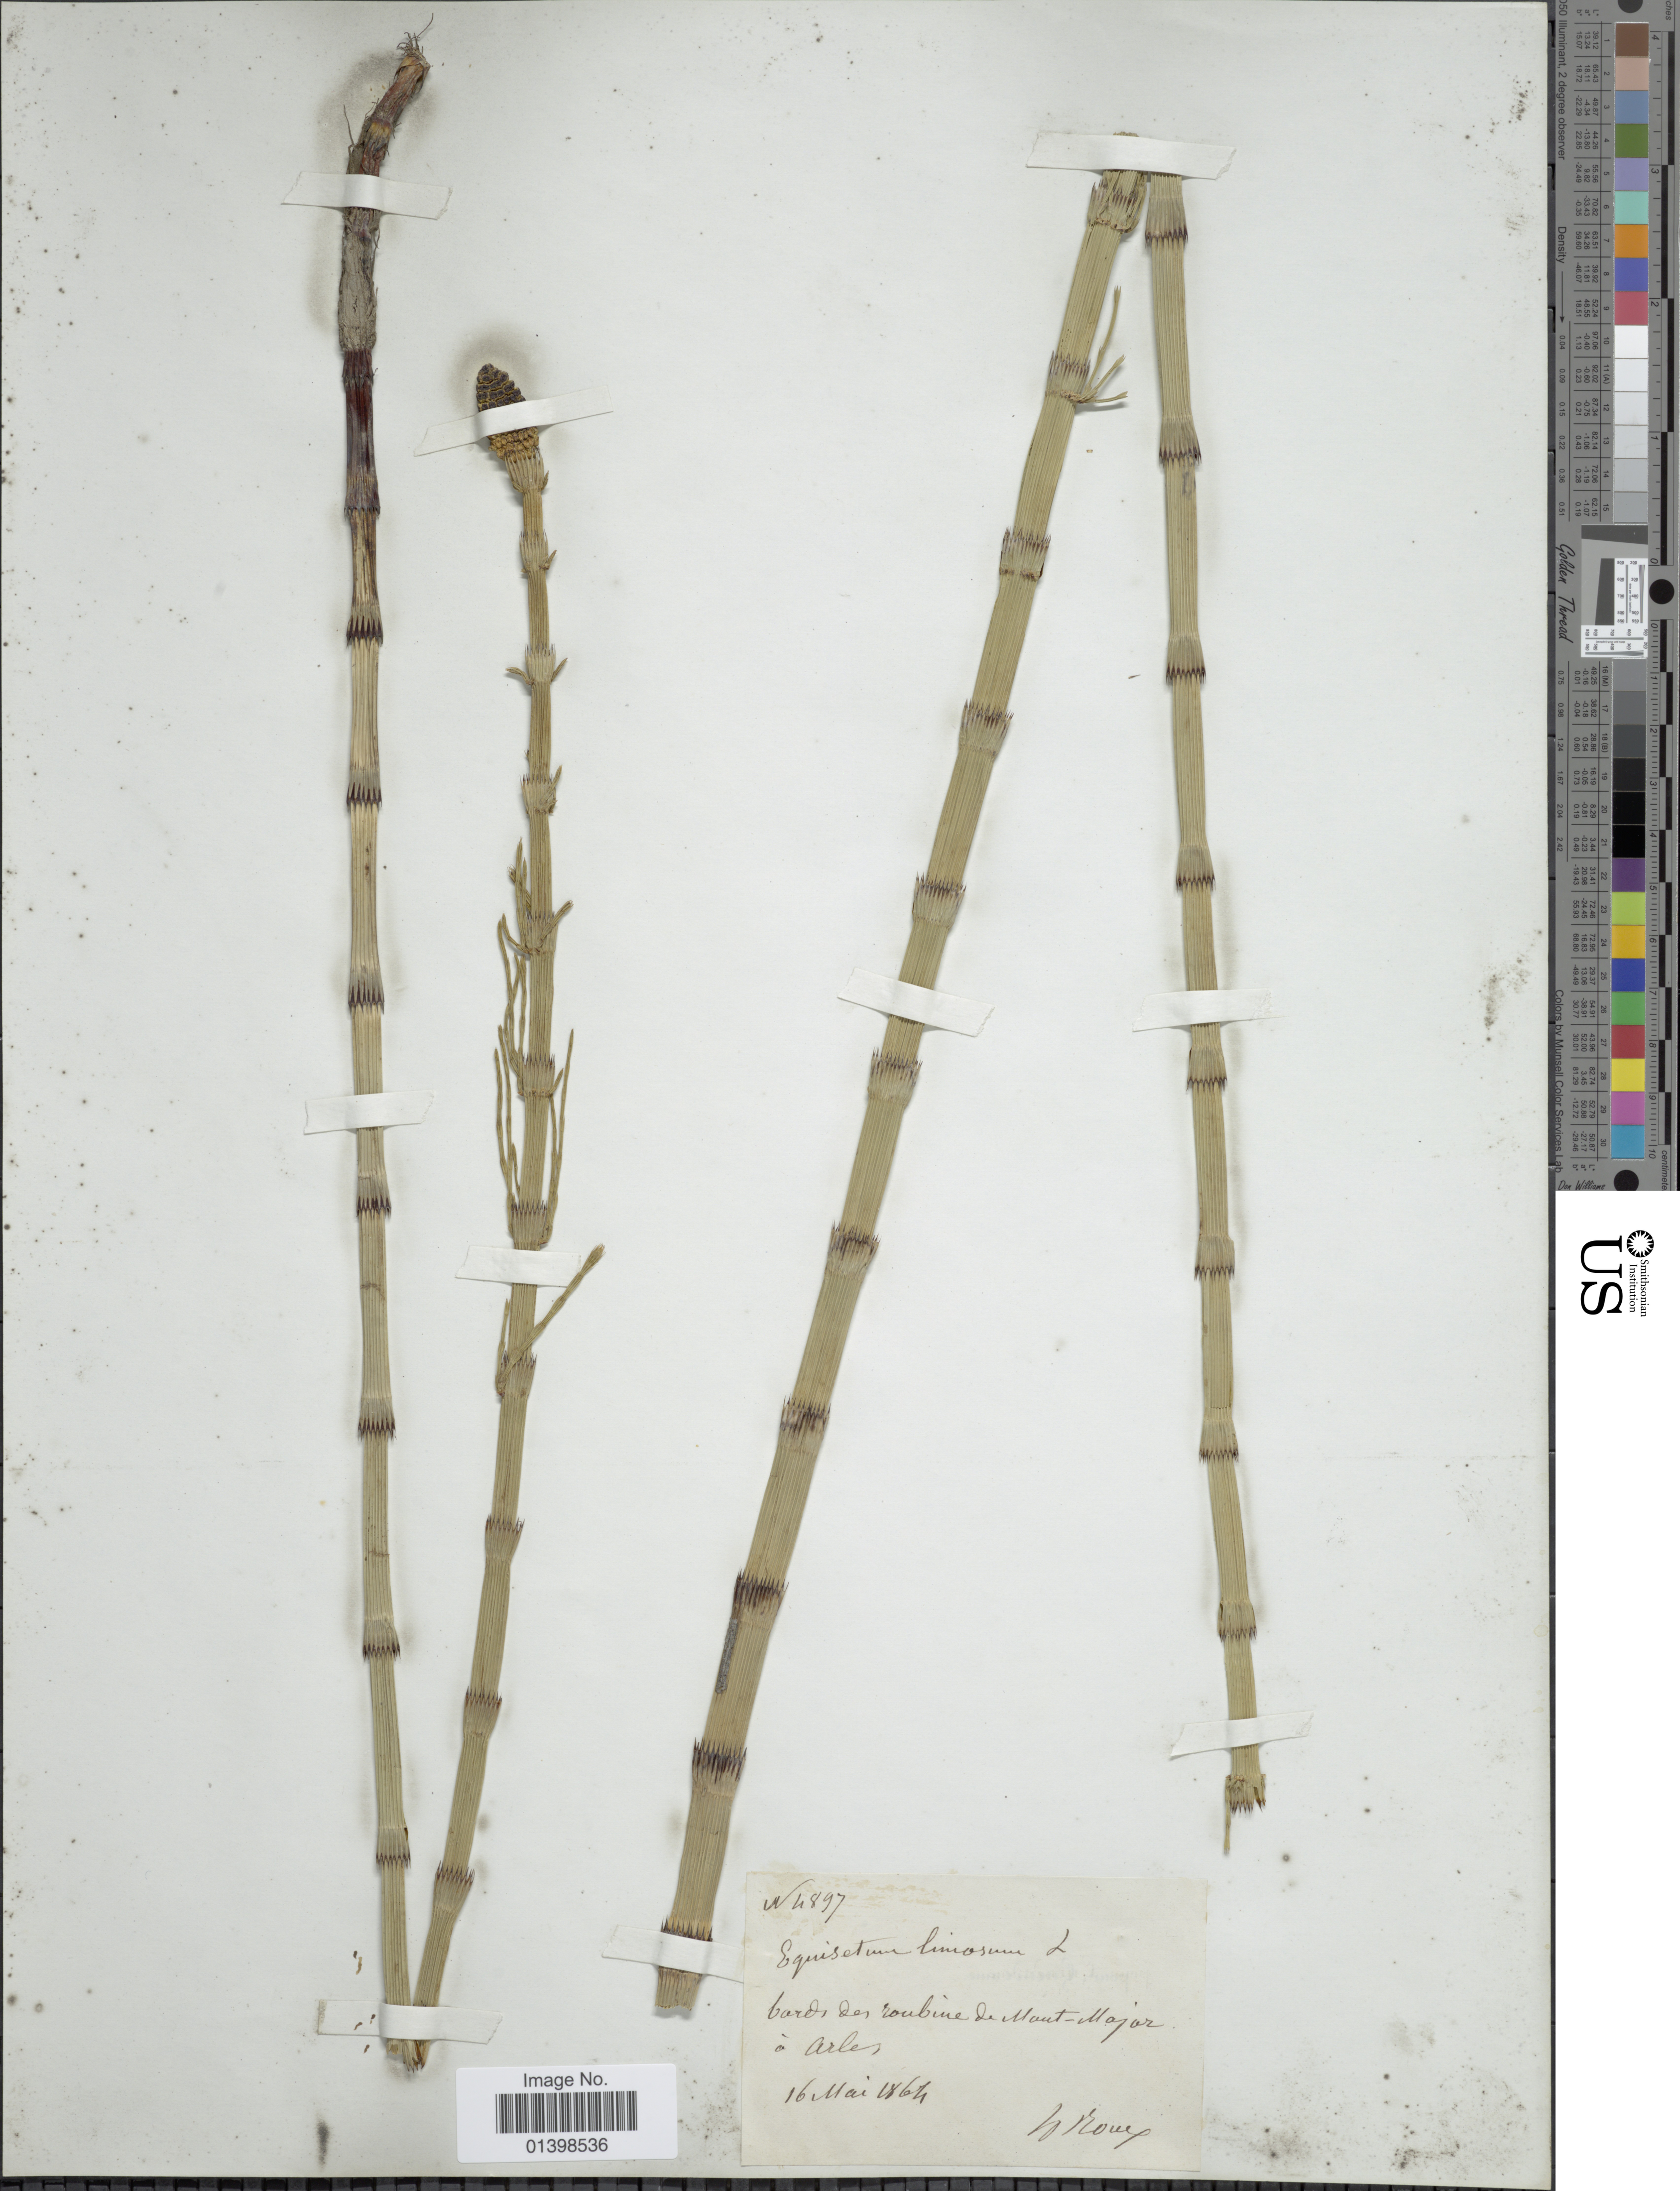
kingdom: Plantae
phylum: Tracheophyta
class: Polypodiopsida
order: Equisetales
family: Equisetaceae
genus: Equisetum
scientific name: Equisetum fluviatile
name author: L.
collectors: N. Rowe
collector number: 4897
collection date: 1864-05-16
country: France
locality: Bords des roubine de Mont Major Arles